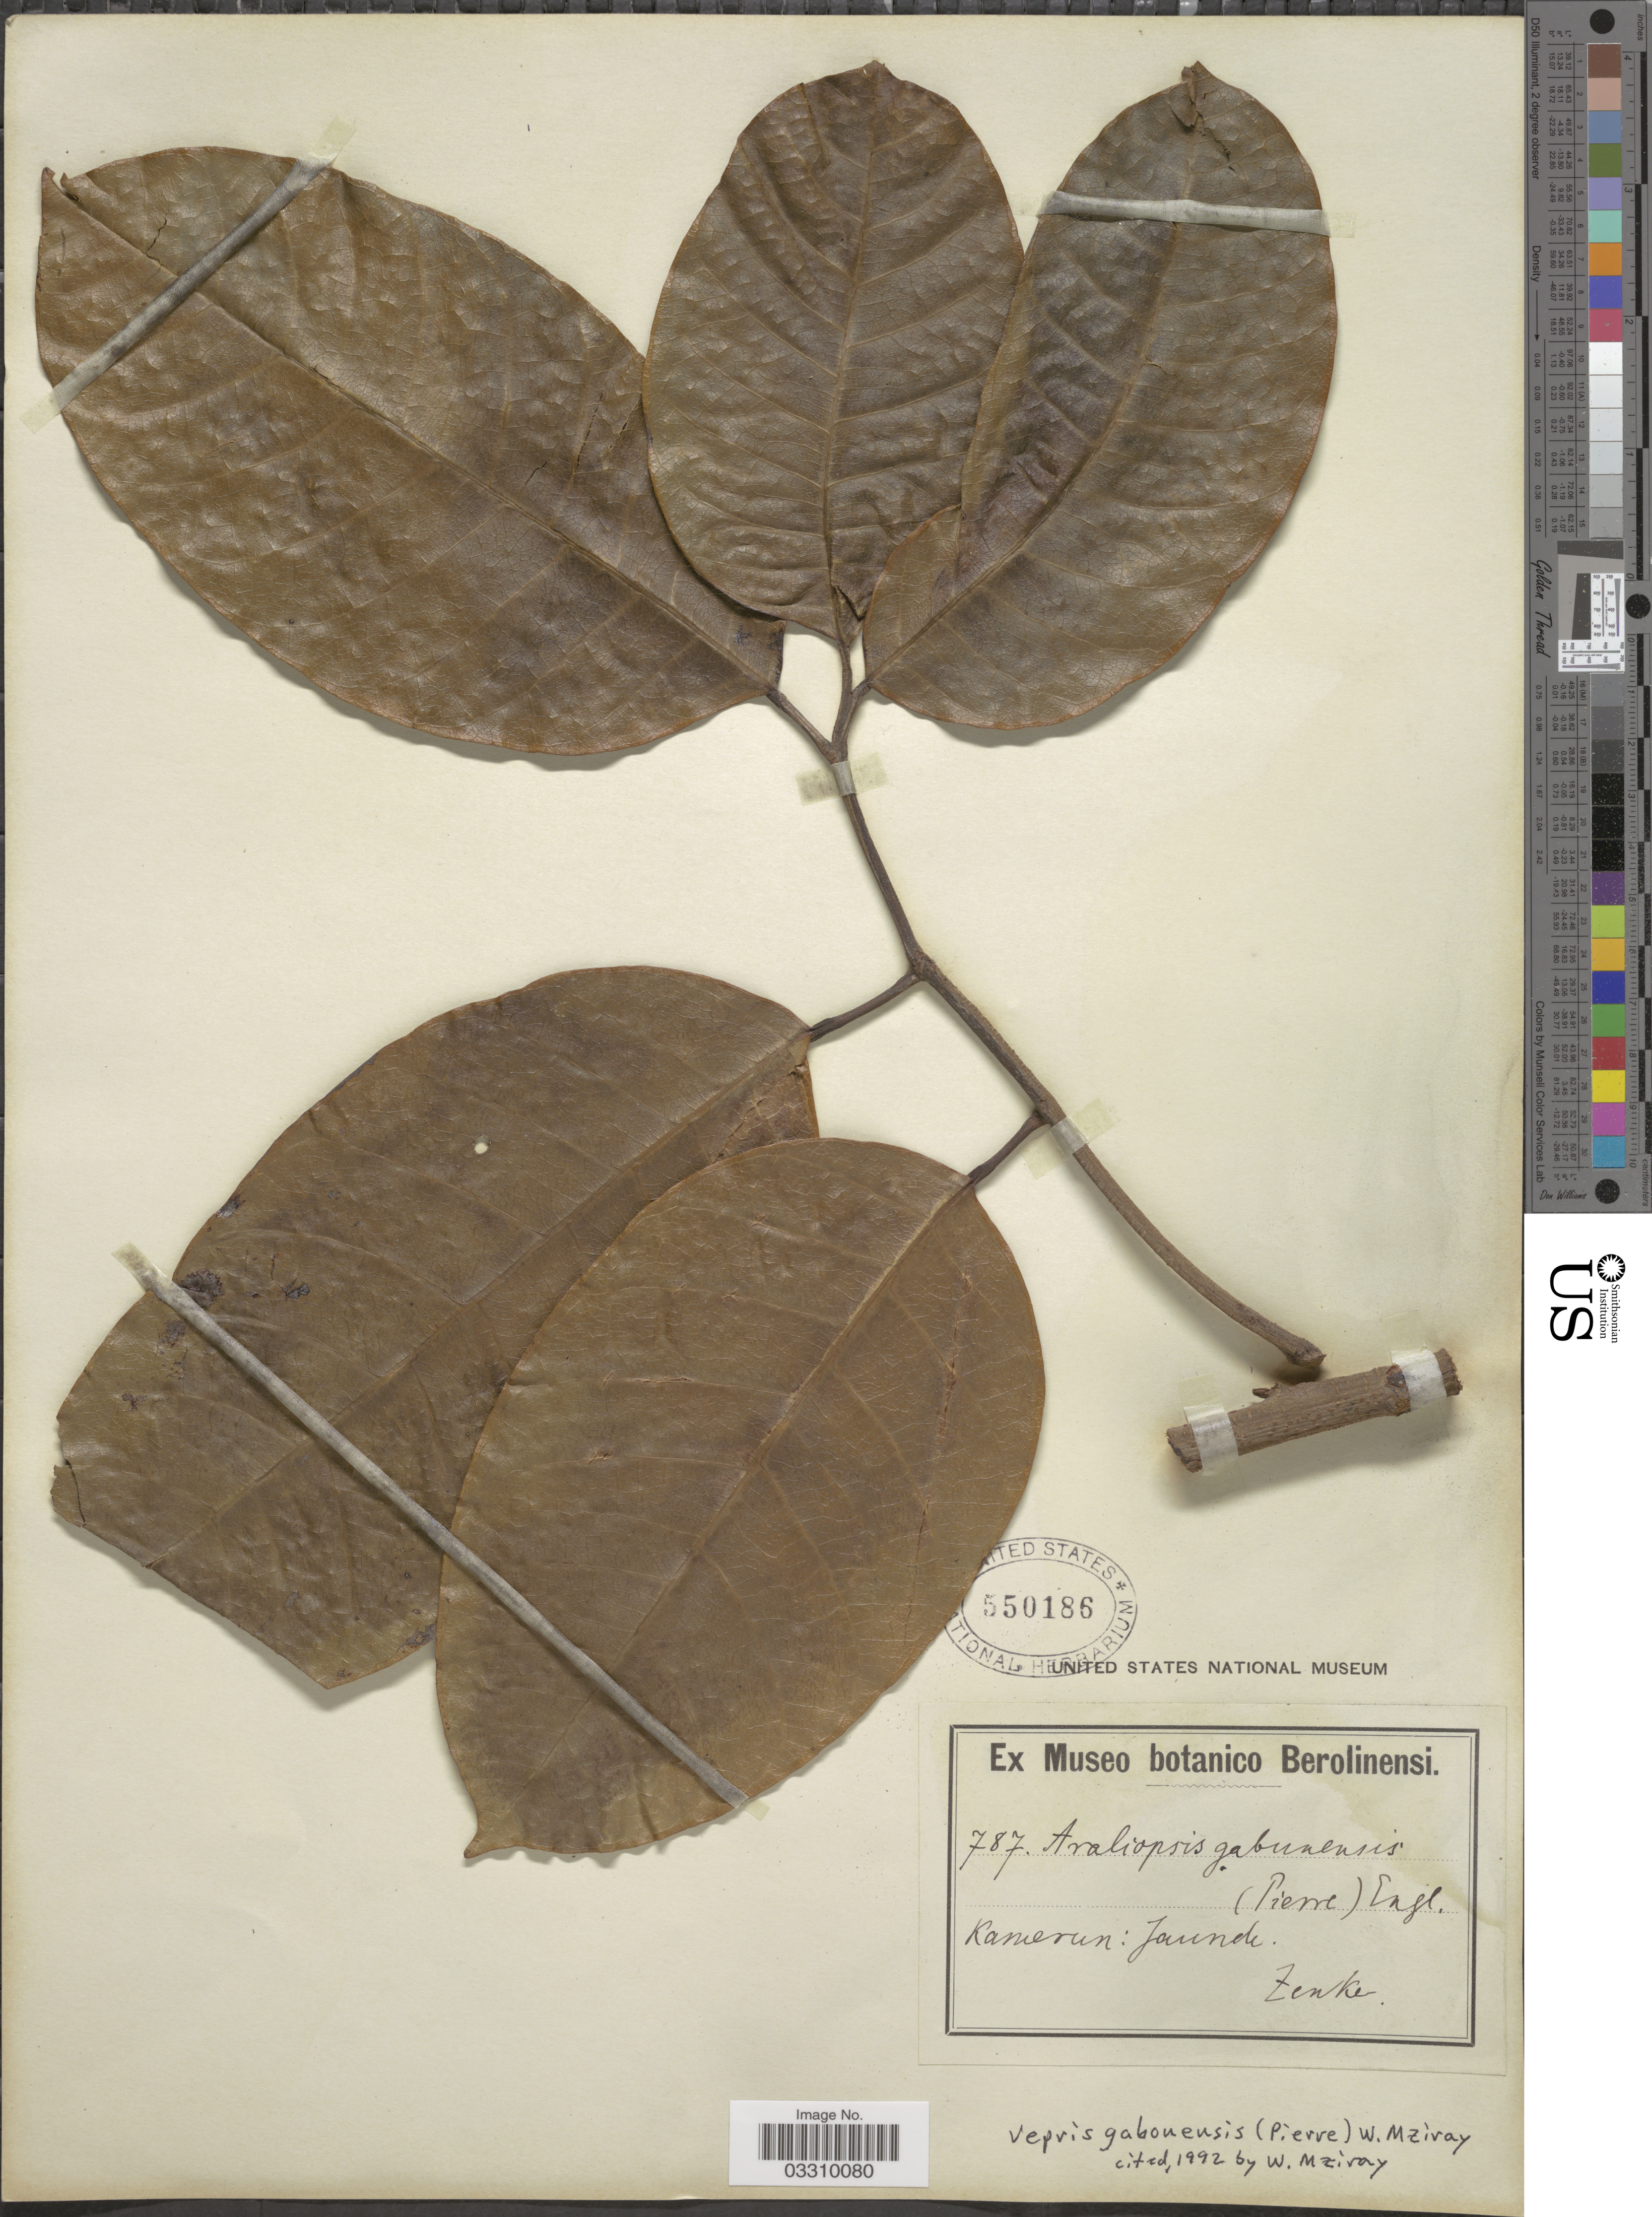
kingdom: Plantae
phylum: Tracheophyta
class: Magnoliopsida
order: Sapindales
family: Rutaceae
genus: Vepris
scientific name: Vepris gabonensis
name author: (Pierre) Mziray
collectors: Zenker, --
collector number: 787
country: Cameroon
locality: Kamerun: Jaunde.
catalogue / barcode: US 550186